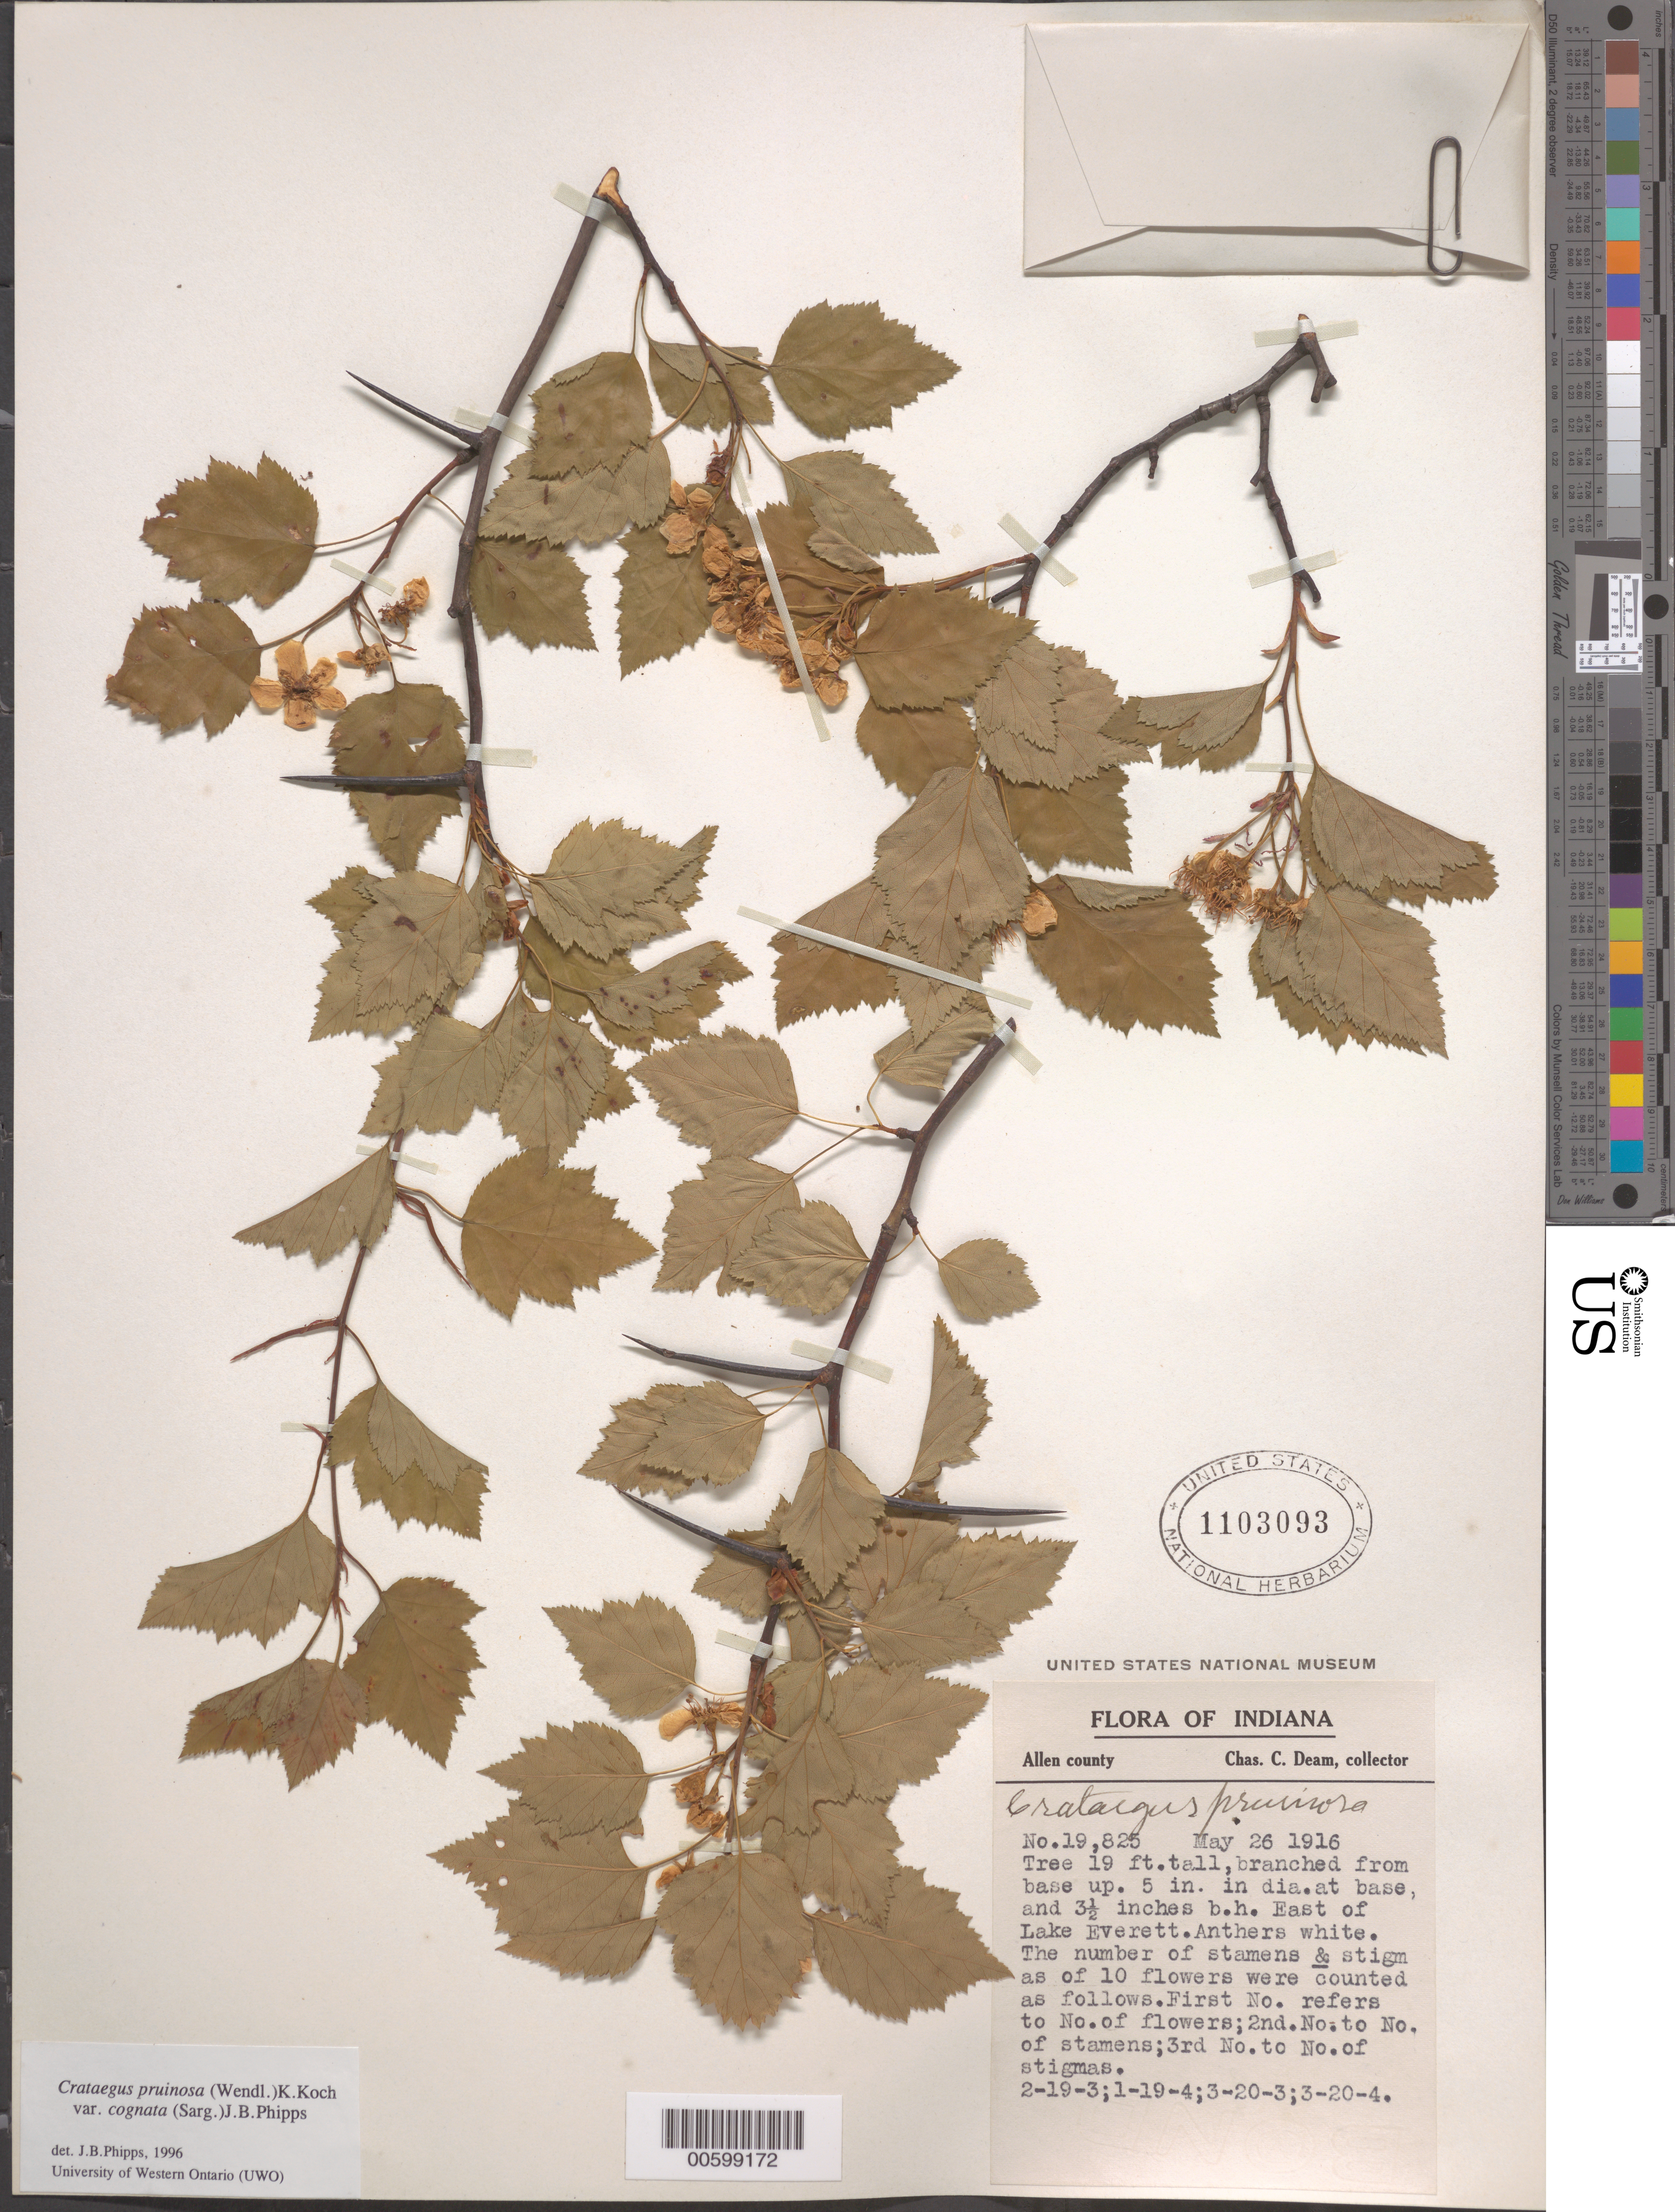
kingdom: Plantae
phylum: Tracheophyta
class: Magnoliopsida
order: Rosales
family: Rosaceae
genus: Crataegus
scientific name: Crataegus pruinosa var. cognata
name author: (Sarg.) J.B. Phipps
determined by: Phipps, James B., (UWO), University of Western Ontario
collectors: C. C. Deam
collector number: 19825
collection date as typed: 26 May 1916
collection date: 1916-05-26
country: United States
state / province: Indiana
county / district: Allen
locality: E of Lake Everett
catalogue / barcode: US 1103093